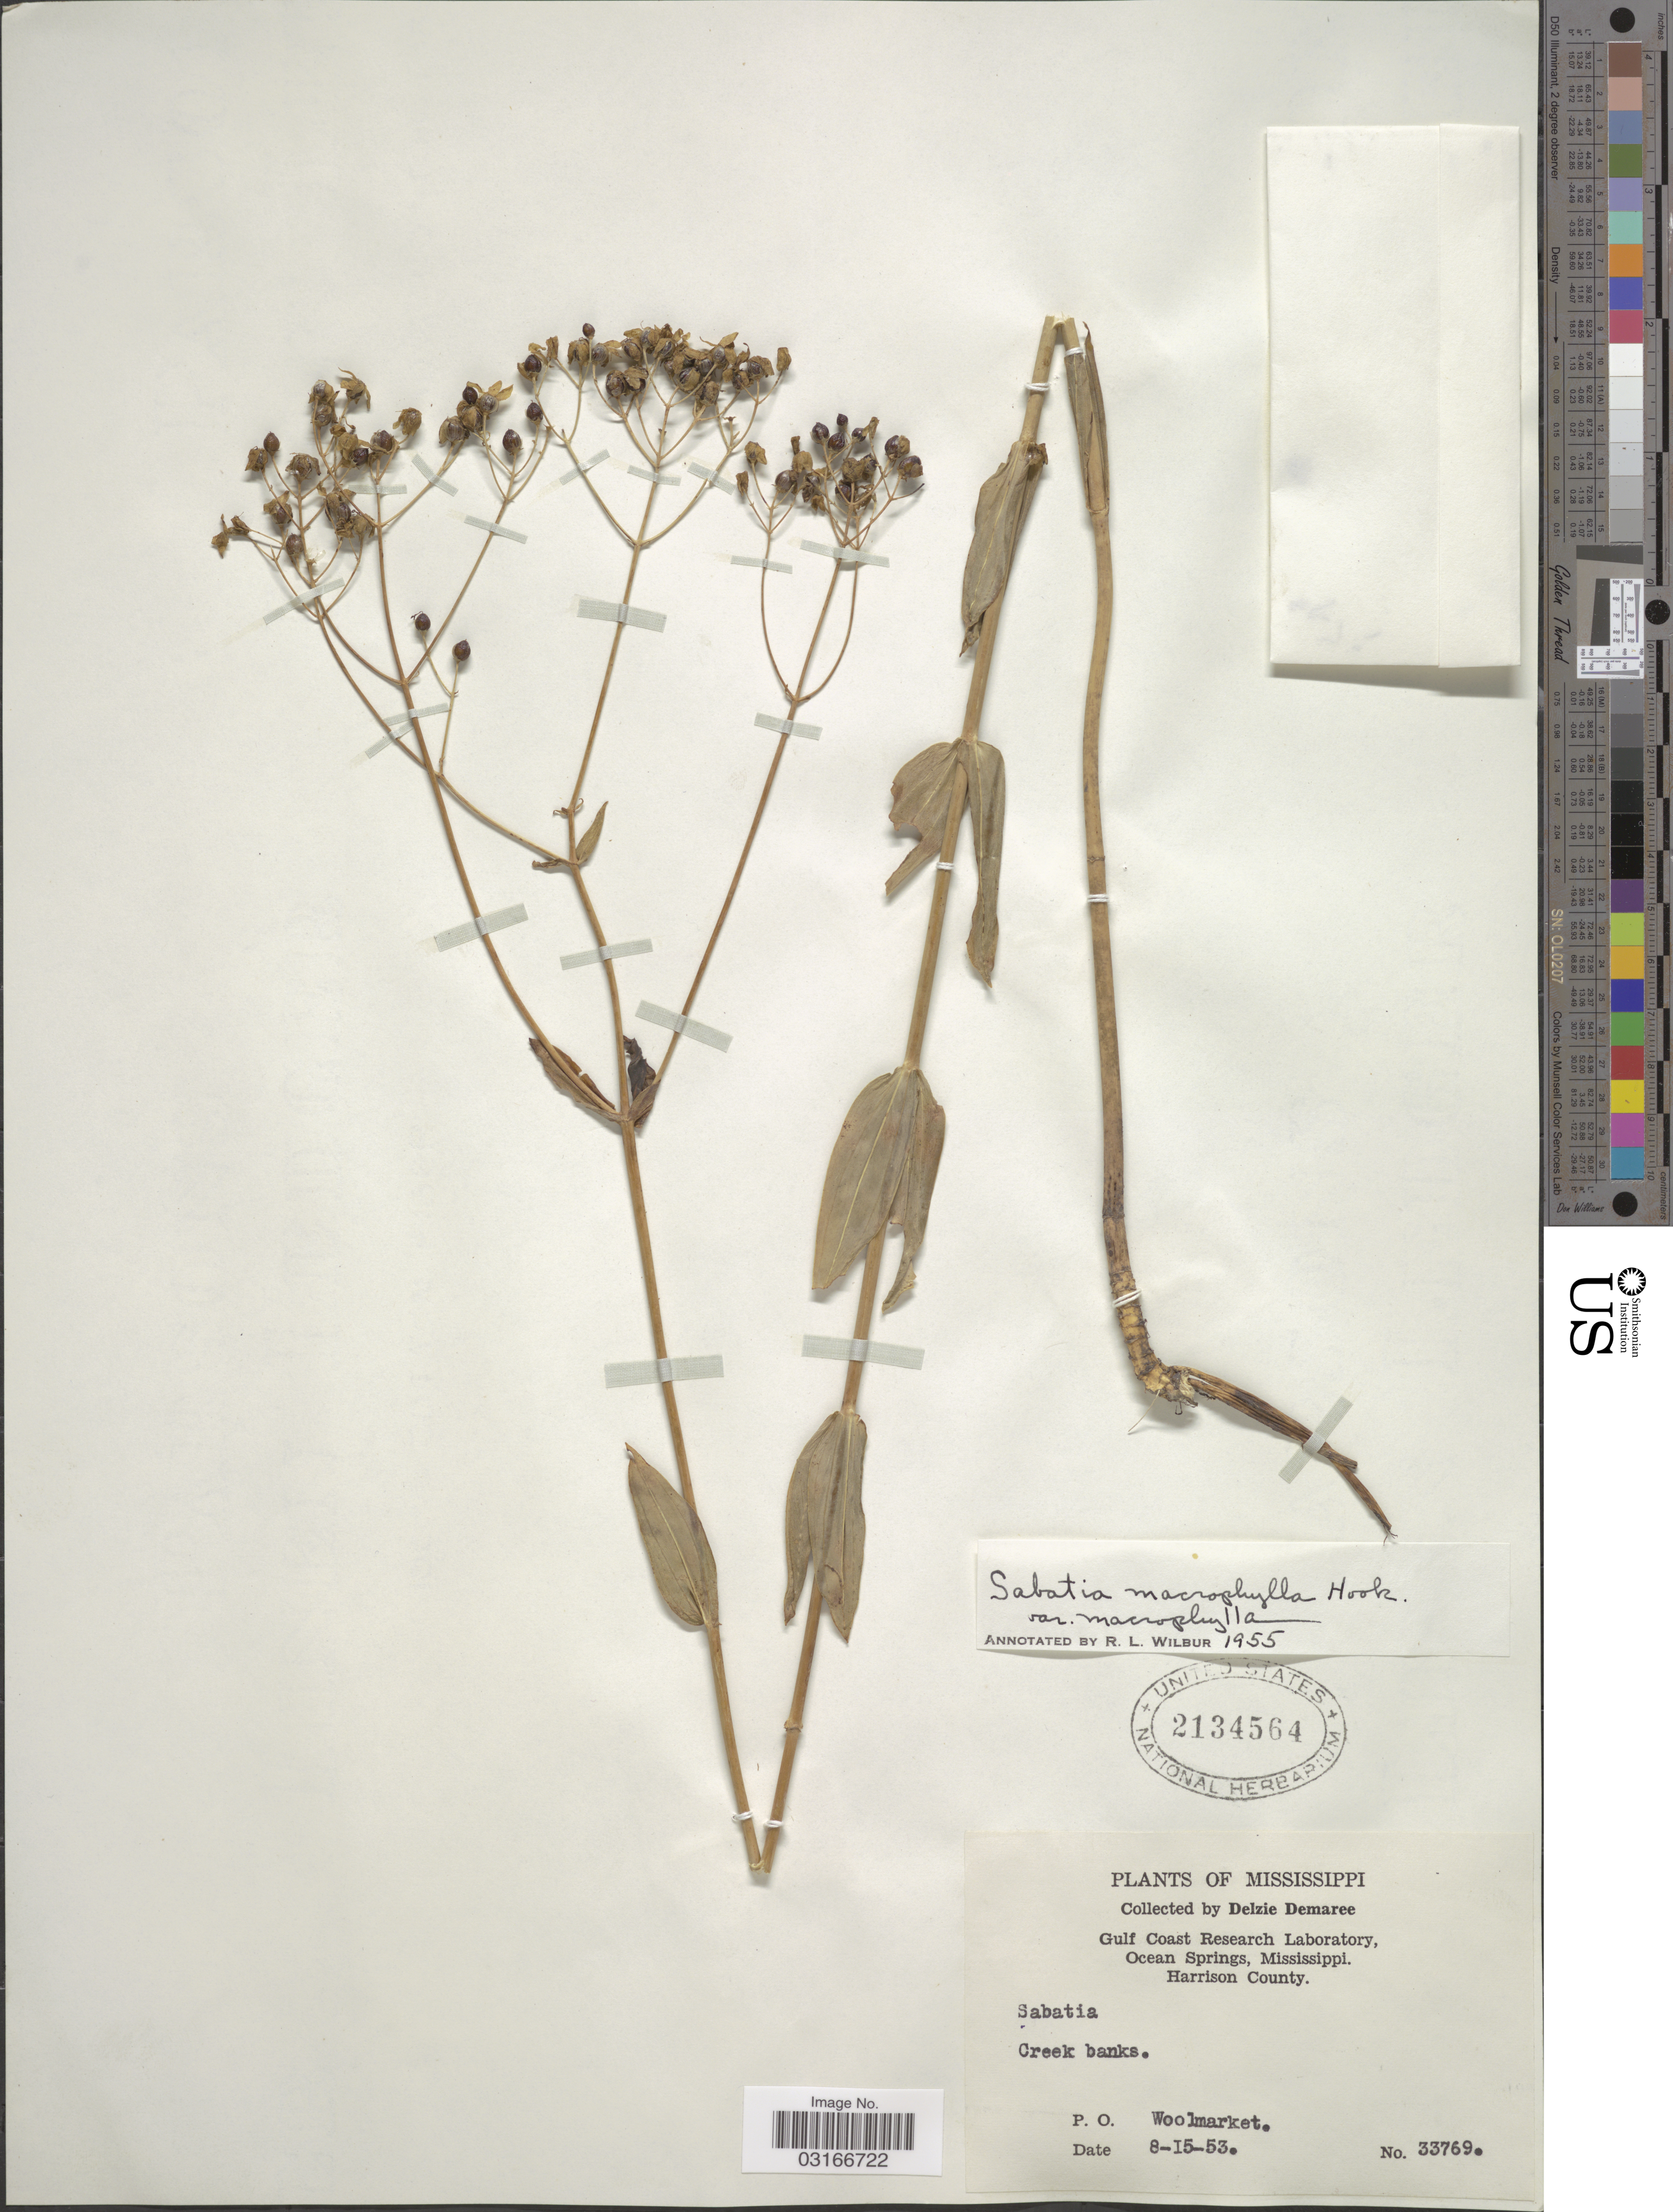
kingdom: Plantae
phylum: Tracheophyta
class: Magnoliopsida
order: Gentianales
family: Gentianaceae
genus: Sabatia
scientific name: Sabatia macrophylla var. macrophylla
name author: Hook.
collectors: D. Demaree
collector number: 33769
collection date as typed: Transcribed d/m/y: 15/8/53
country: United States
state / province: Mississippi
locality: Harrison County. Creek banks. P. O. Woolmarket.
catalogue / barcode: US 2134564